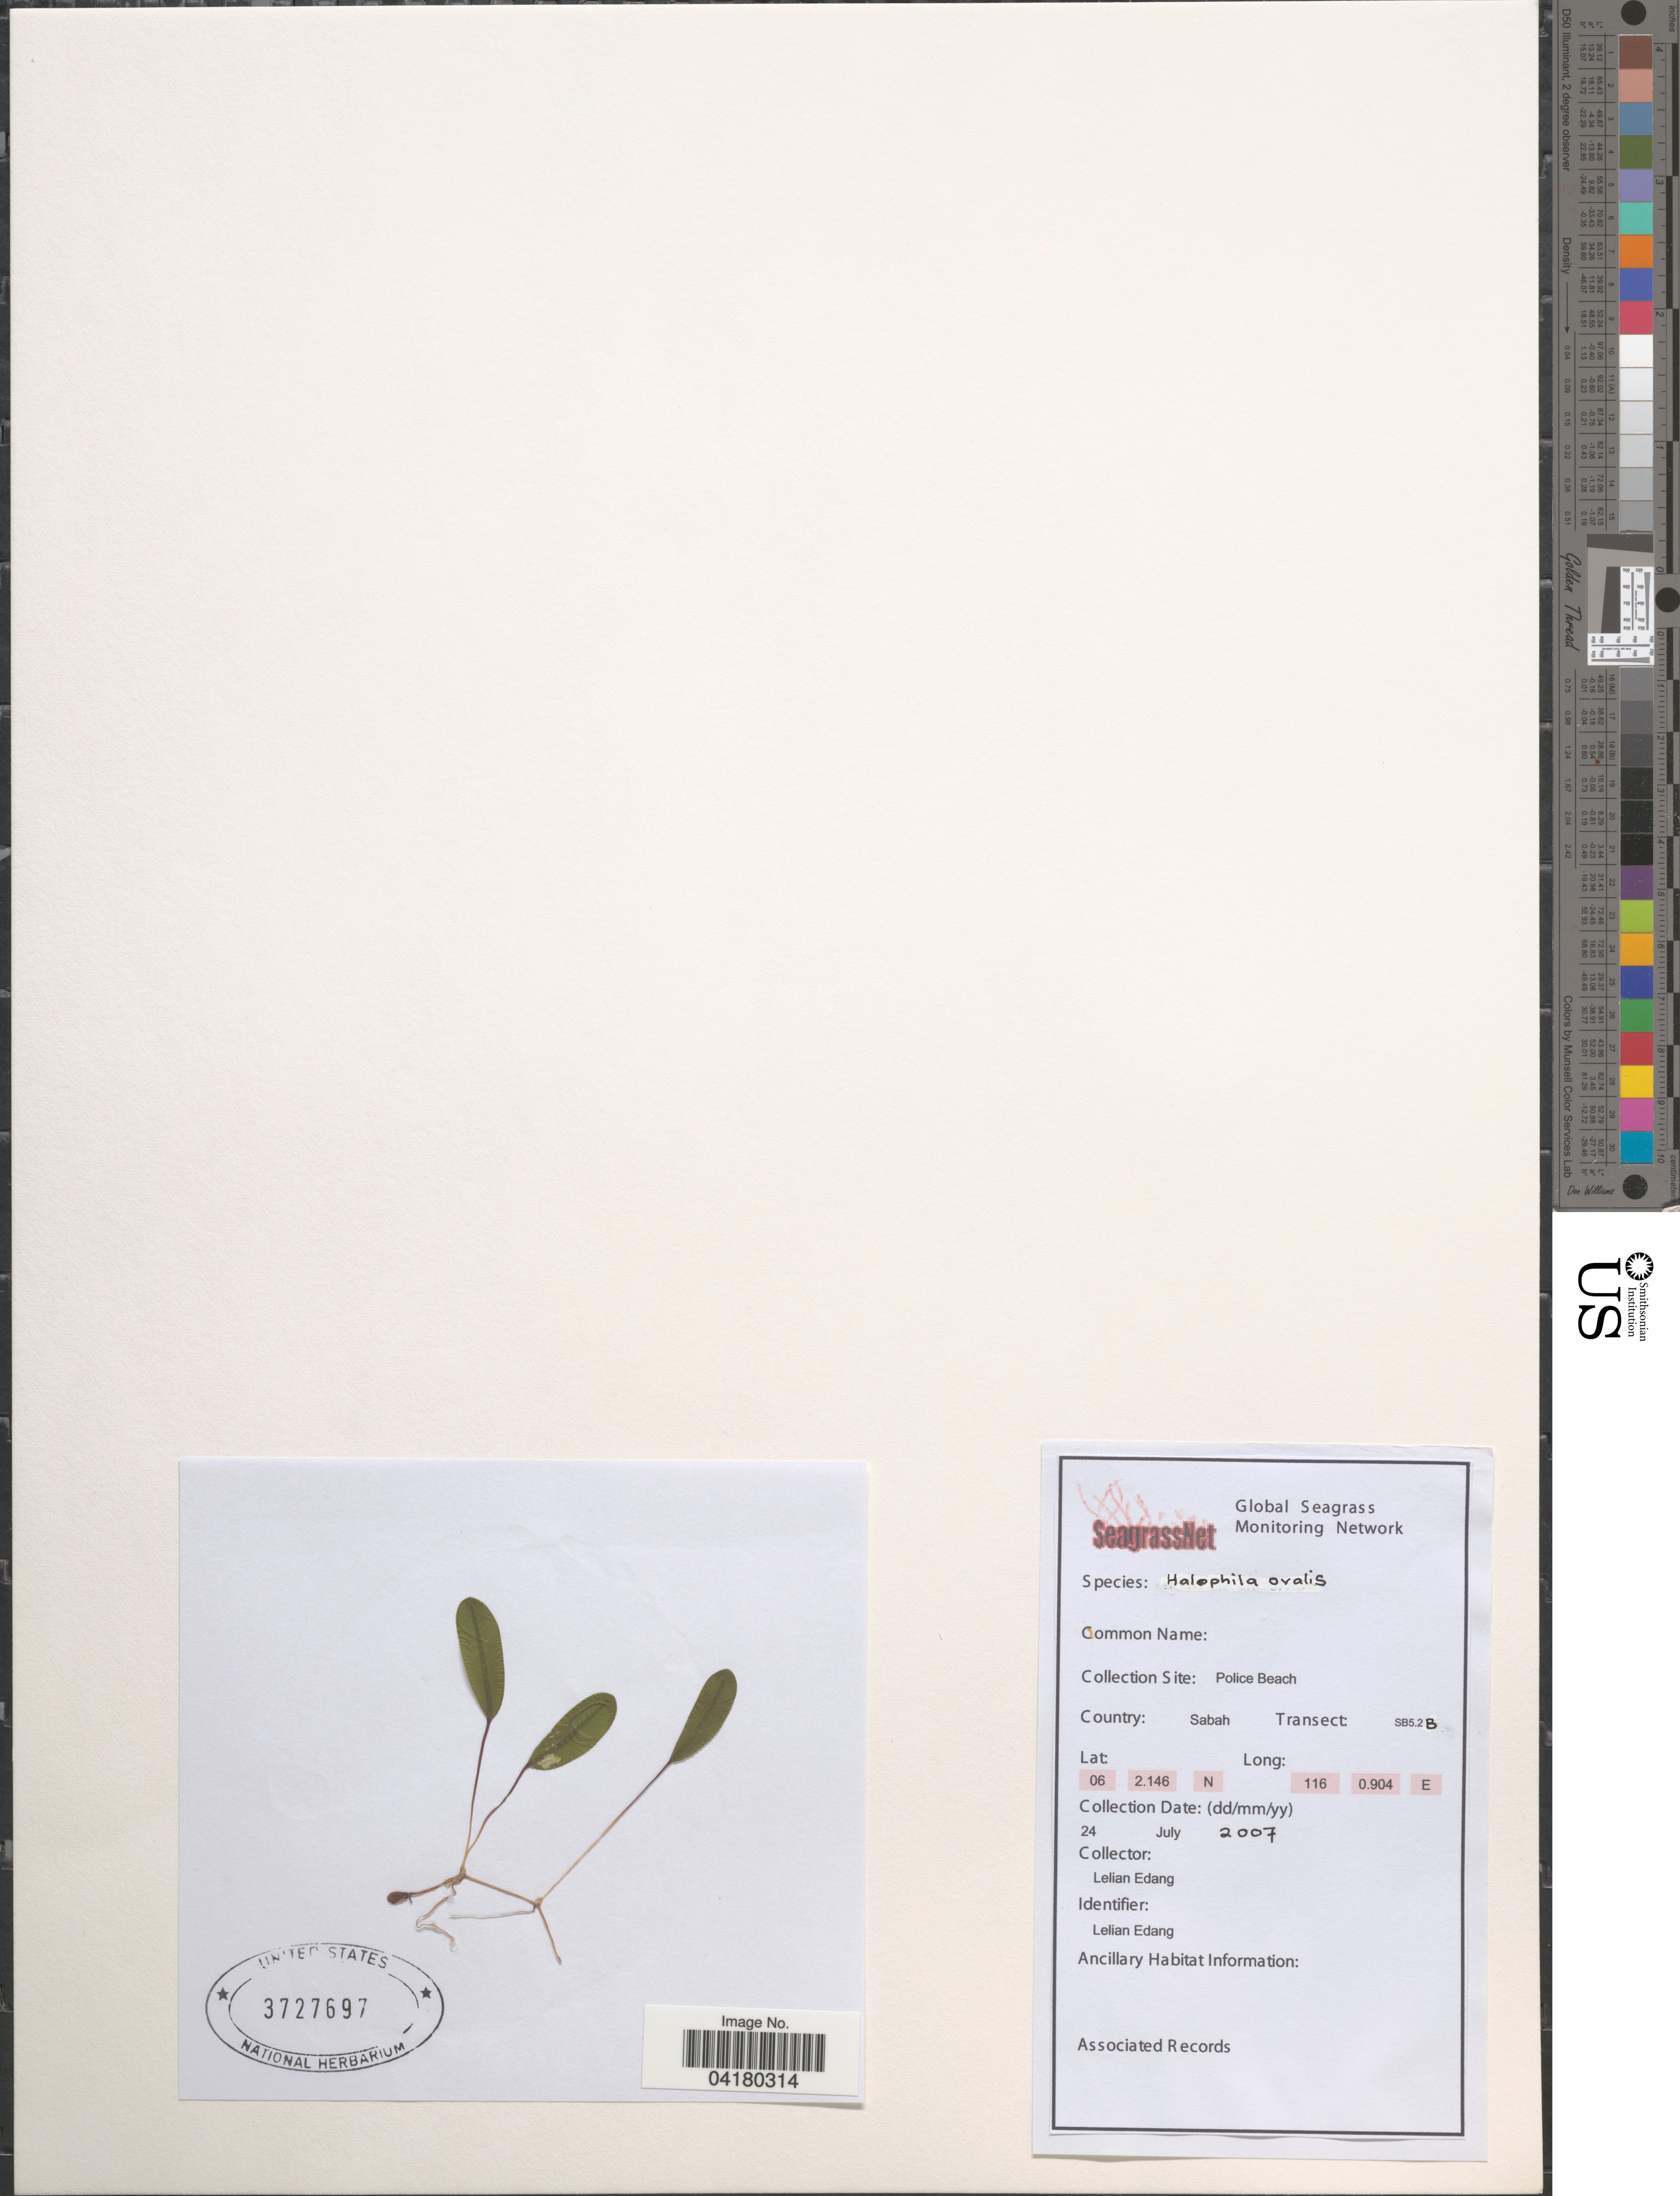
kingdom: Plantae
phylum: Tracheophyta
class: Liliopsida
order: Alismatales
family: Hydrocharitaceae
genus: Halophila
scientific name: Halophila ovalis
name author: (R. Br.) Hook. f.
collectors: L. Edang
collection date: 2007-07-24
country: Malaysia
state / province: Sabah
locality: Police Beach. Transect: SB5.2B.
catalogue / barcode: US 3727697